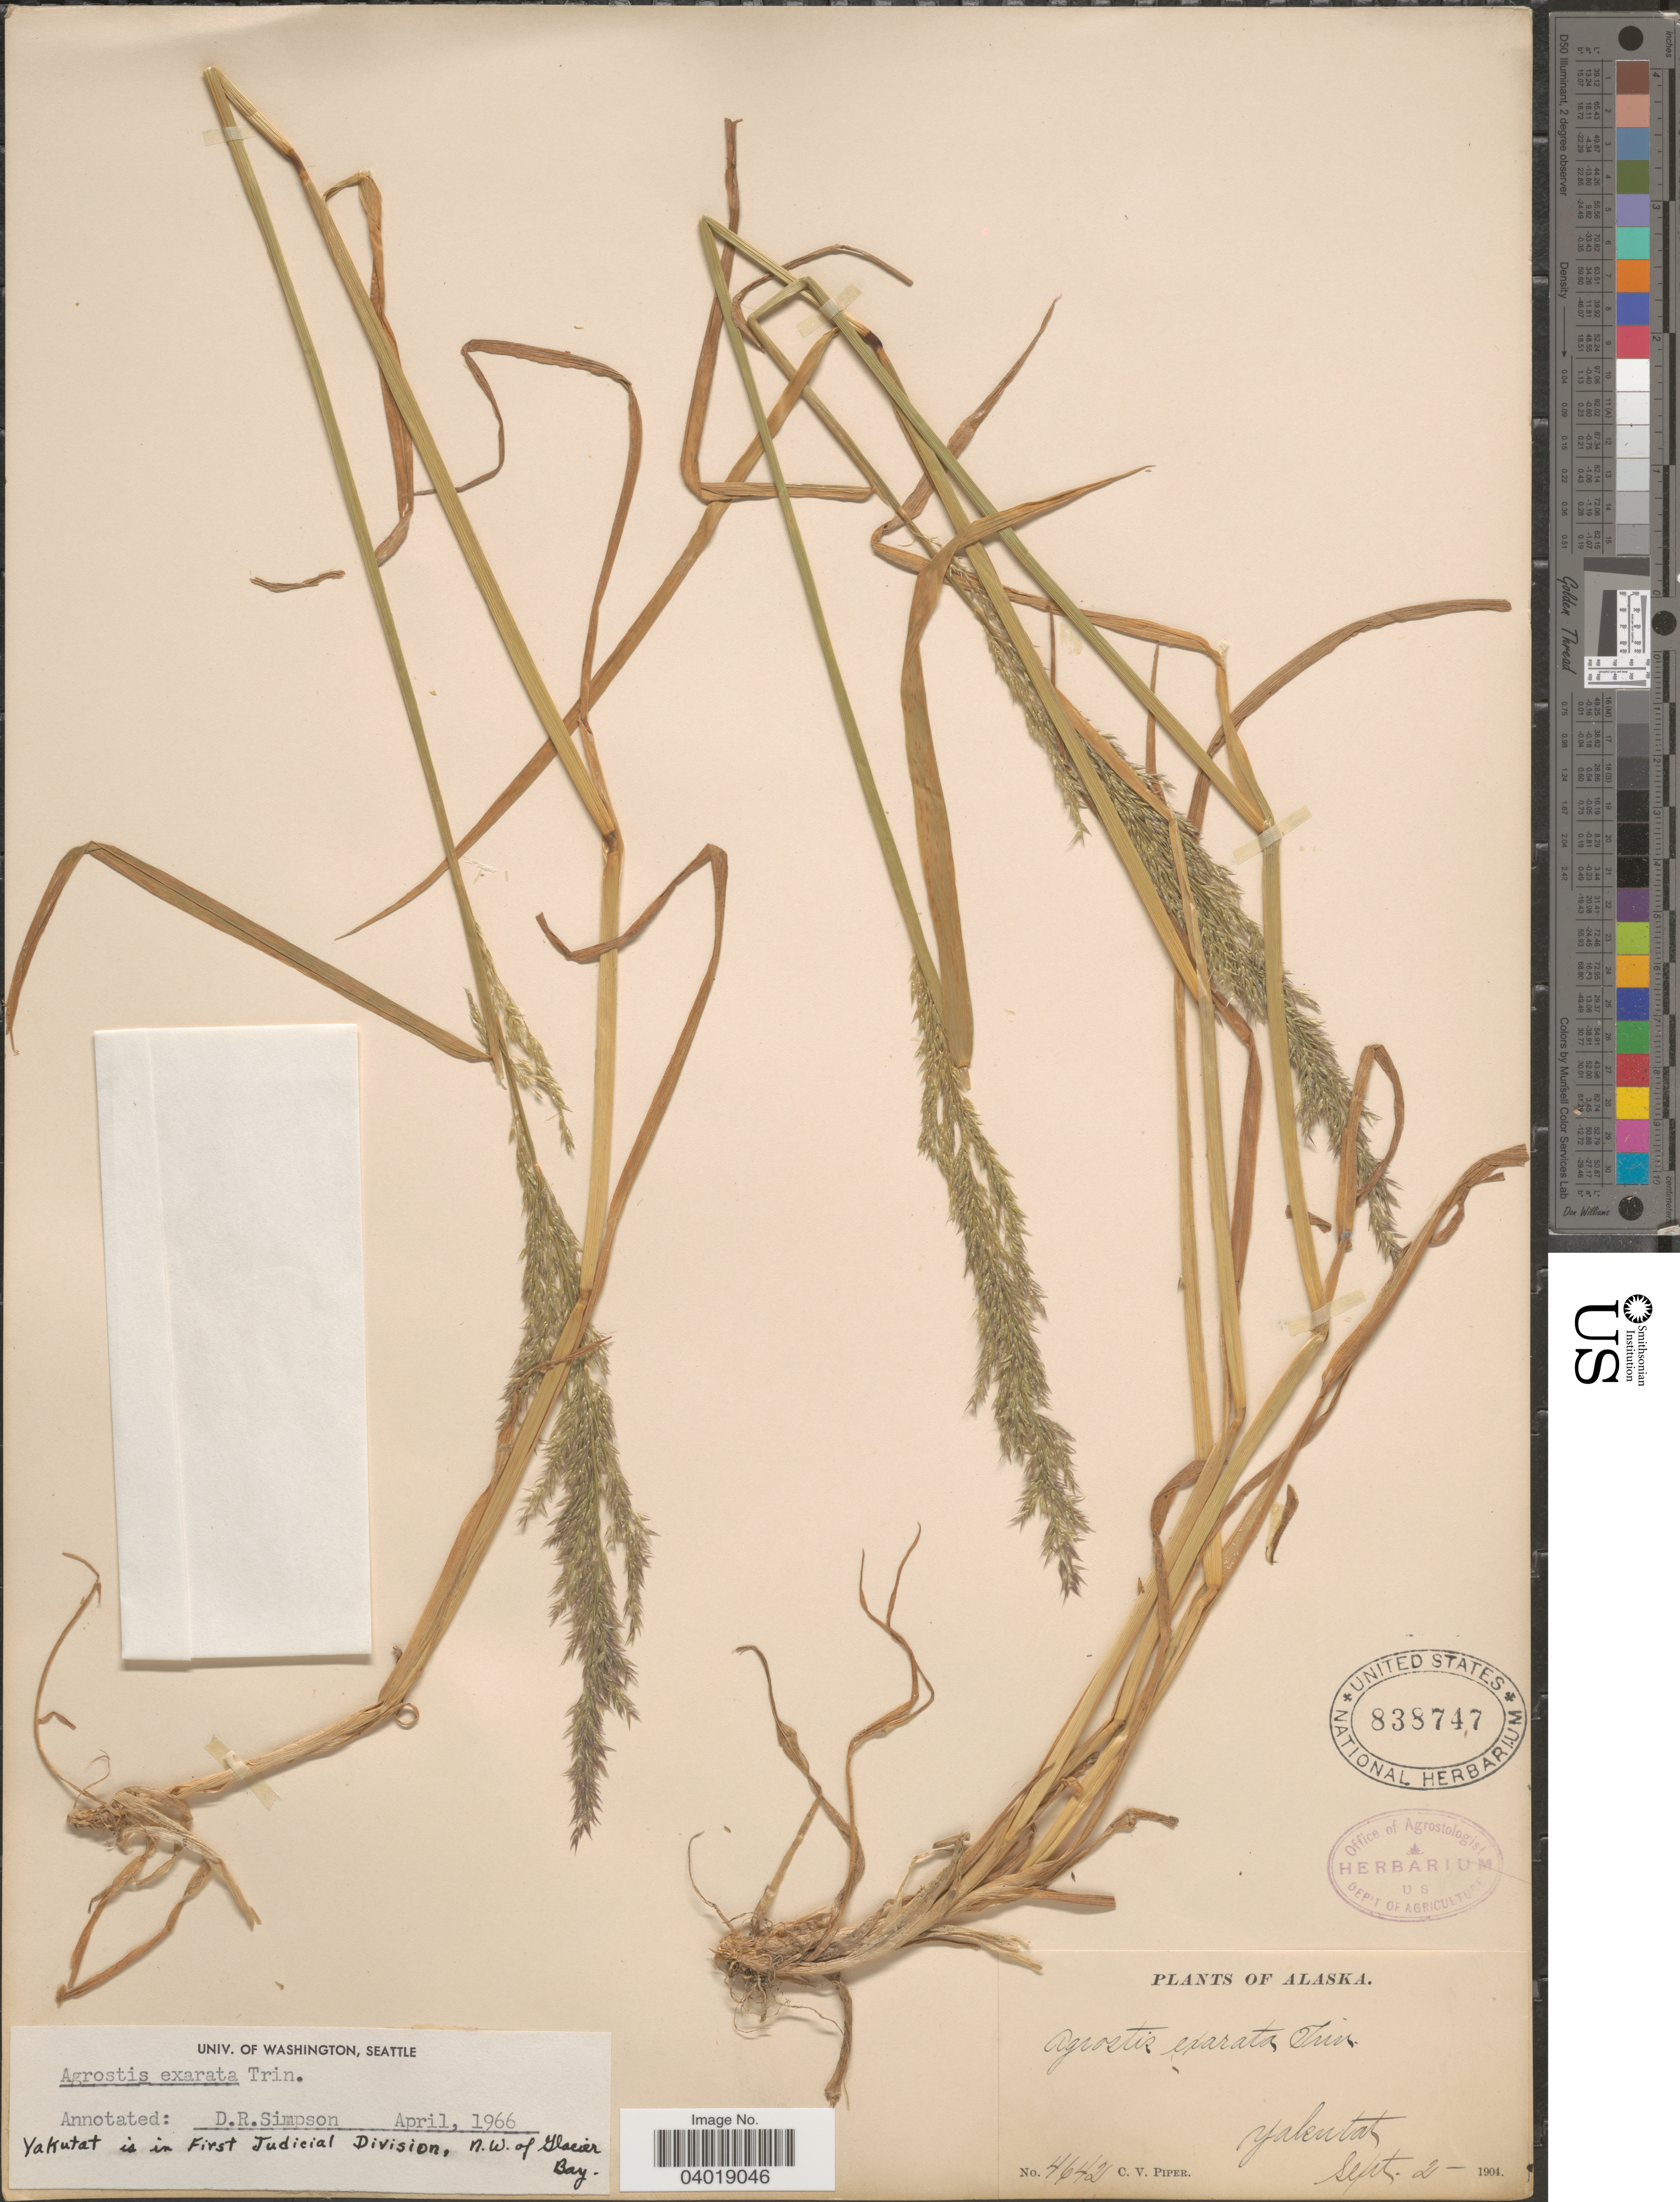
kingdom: Plantae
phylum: Tracheophyta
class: Liliopsida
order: Poales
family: Poaceae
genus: Agrostis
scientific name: Agrostis exarata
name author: Trin.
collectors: C. V. Piper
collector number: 4642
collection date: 1904-09-02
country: United States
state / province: Alaska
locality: Yakutat.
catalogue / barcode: US 838747